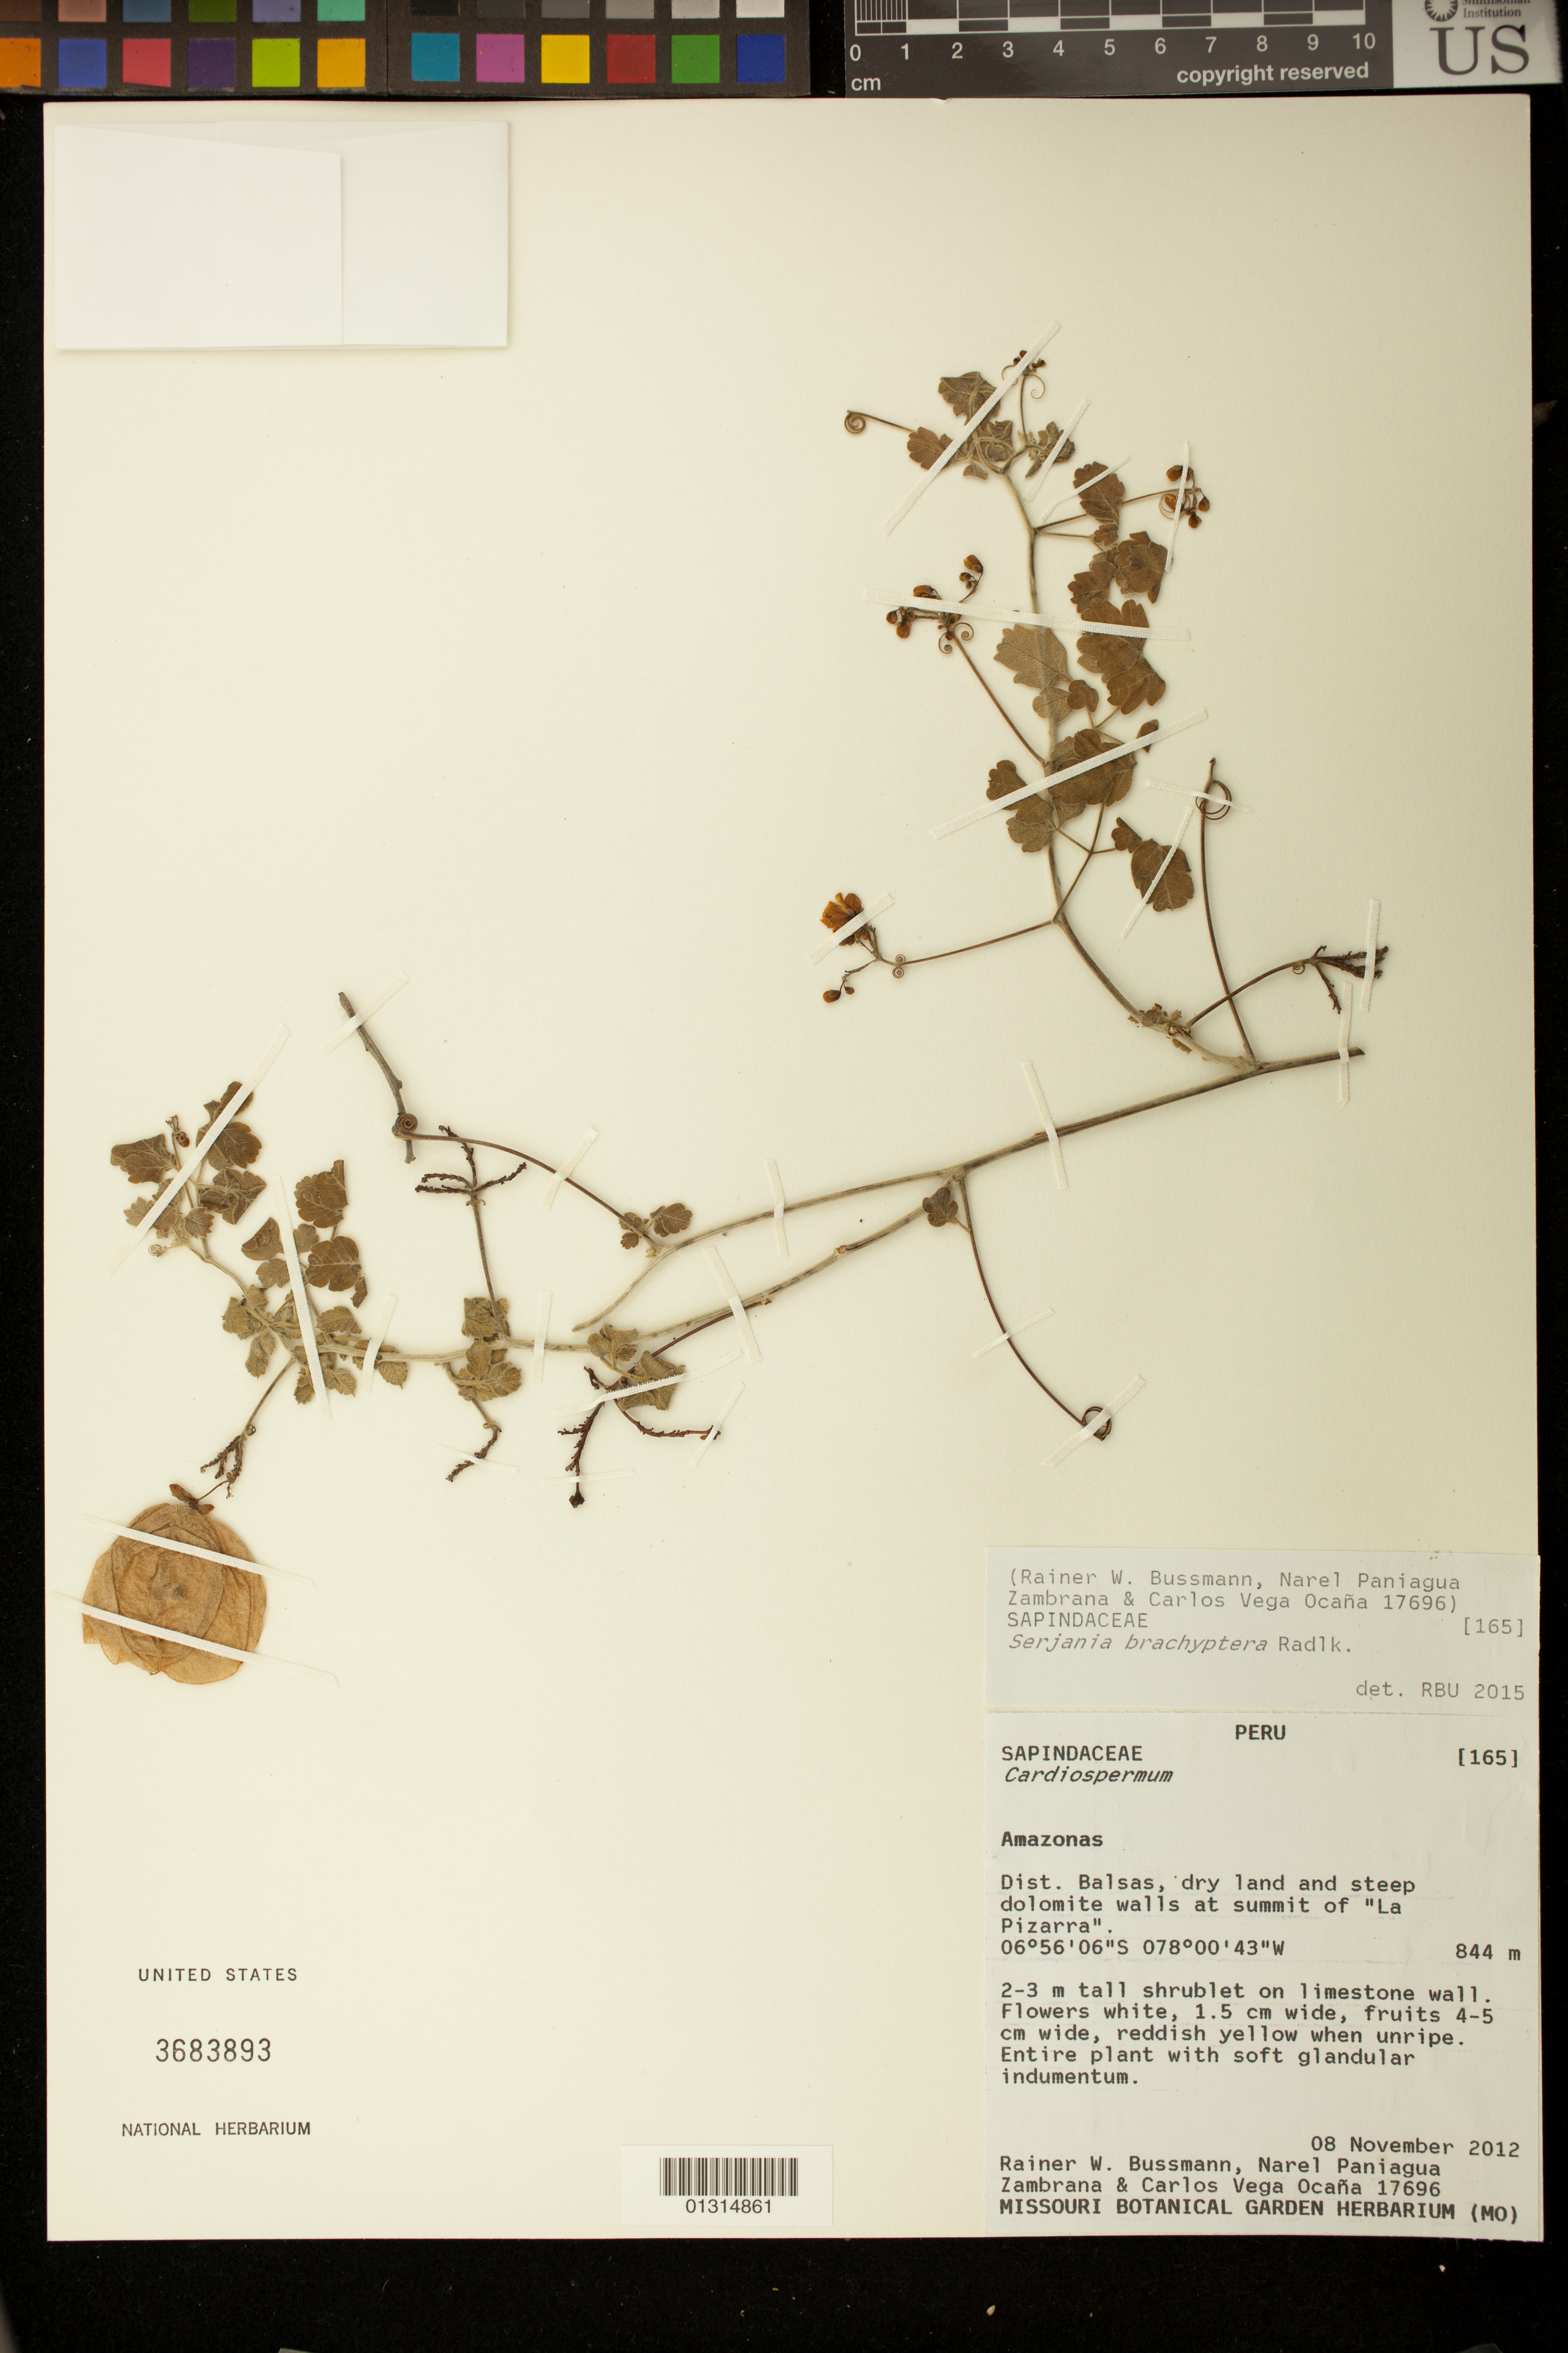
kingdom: Plantae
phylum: Tracheophyta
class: Magnoliopsida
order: Sapindales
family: Sapindaceae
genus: Cardiospermum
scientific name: Cardiospermum corindum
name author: L.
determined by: Acevedo-Rodríguez, P., (BOT), Smithsonian Institution - National Museum of Natural History (UNITED STATES)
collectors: R. W. Bussmann, N. Paniagua Zambrana & C. Vega Ocaña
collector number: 17696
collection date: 2012-11-08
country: Peru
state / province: Amazonas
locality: District Balsas. at summit of "La Pizarra"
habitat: Dry land and steep dolomite walls.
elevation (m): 844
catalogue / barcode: US 3683893